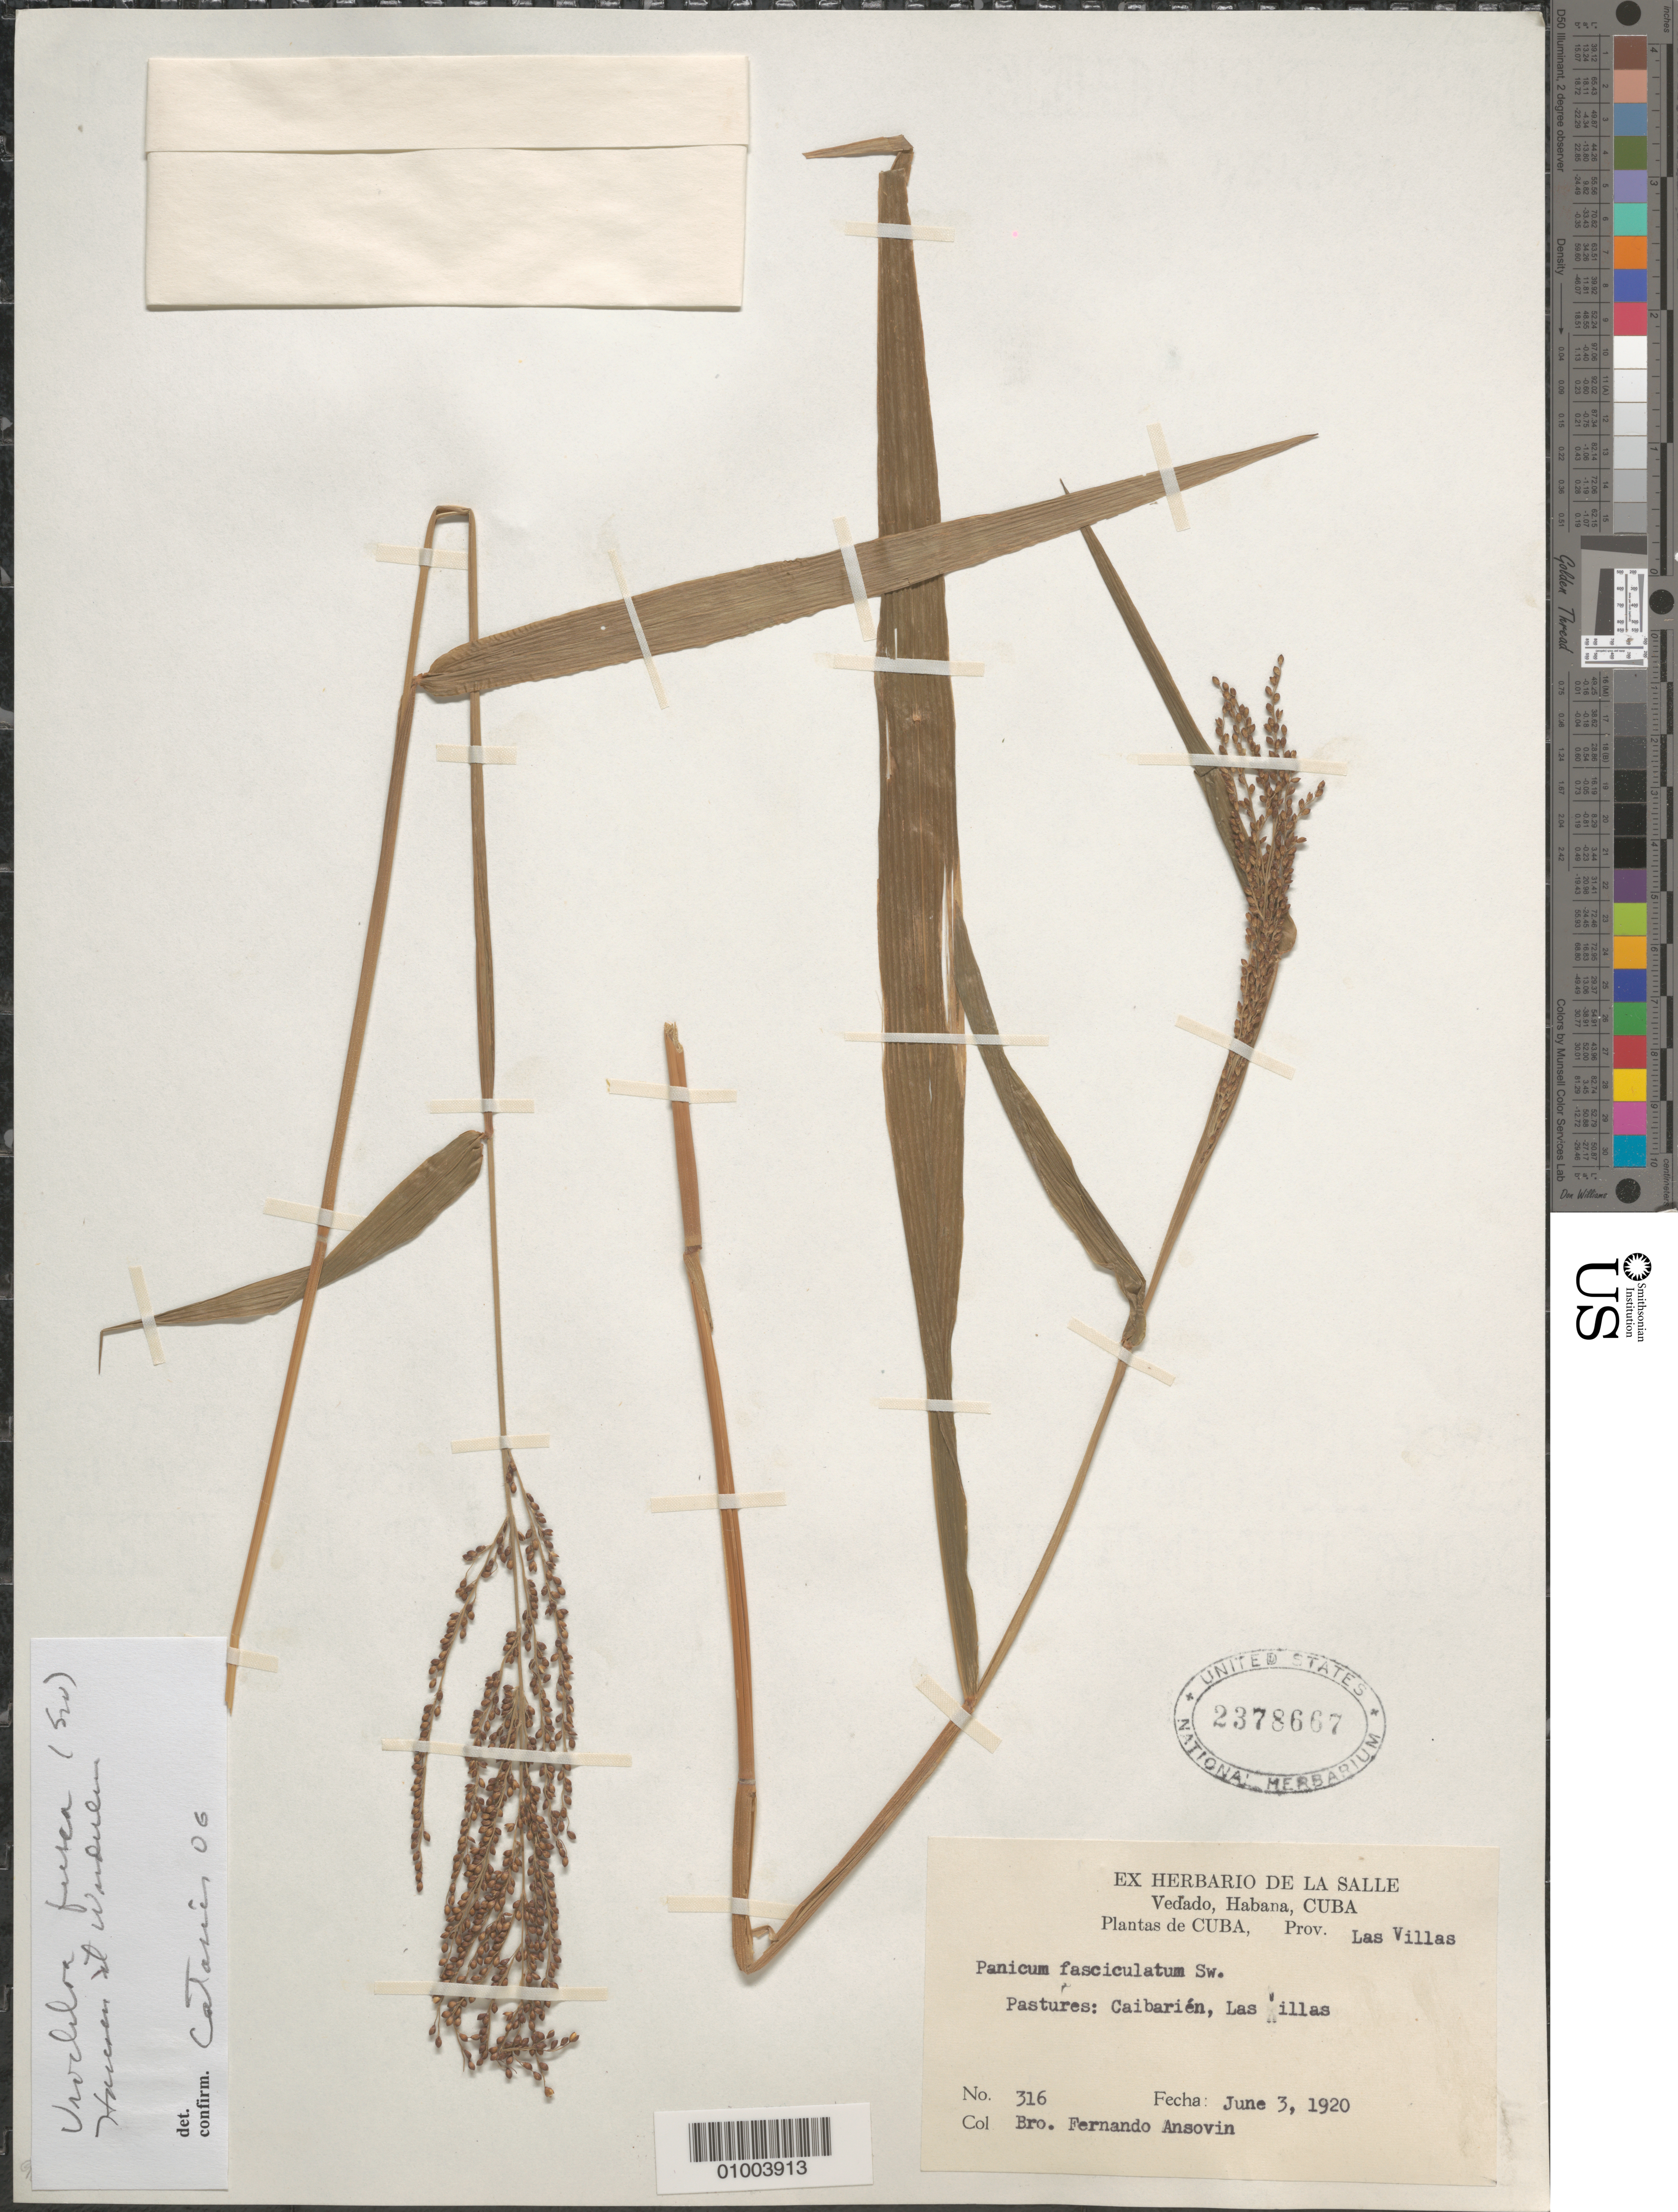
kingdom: Plantae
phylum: Tracheophyta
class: Liliopsida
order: Poales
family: Poaceae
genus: Urochloa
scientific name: Urochloa fusca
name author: (Sw.) B.F. Hansen & Wunderlin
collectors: B. Ansovin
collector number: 316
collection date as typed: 03 Jun 1920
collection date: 1920-06-03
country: Cuba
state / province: La Habana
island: Cuba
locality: Pastures: Calibarien, Las Villas Vedado, Habana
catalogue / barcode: US 2378667